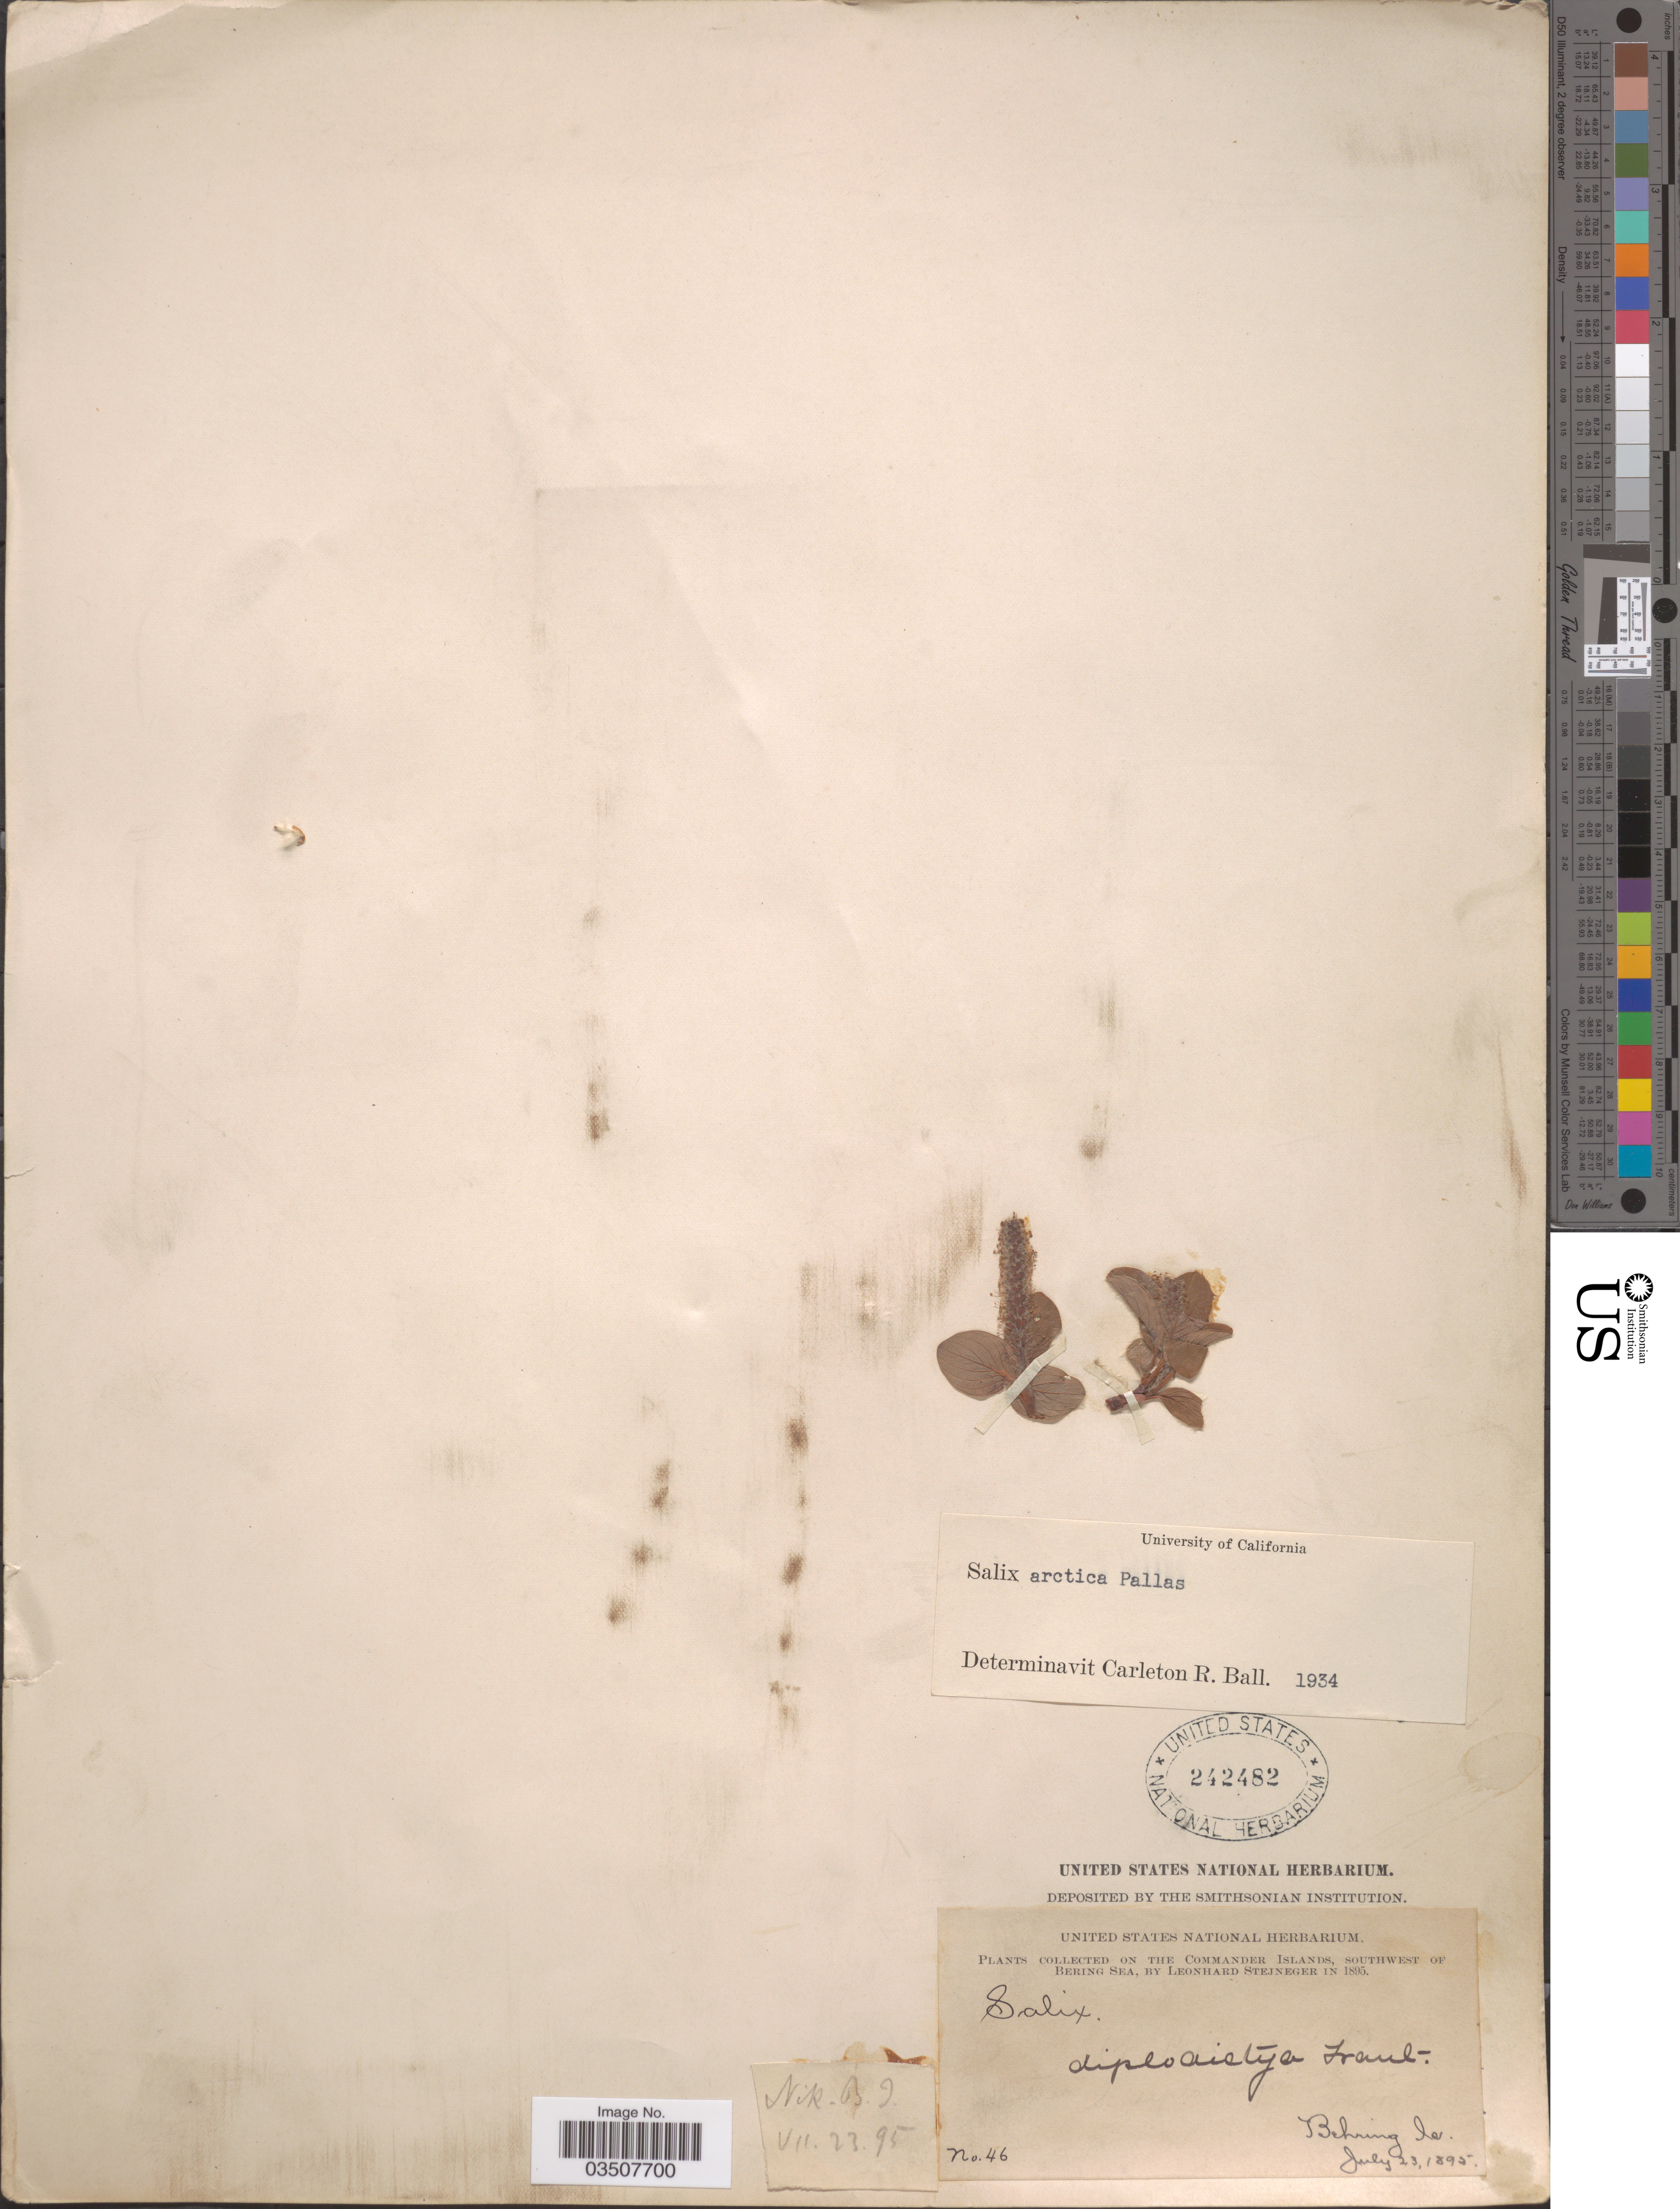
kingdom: Plantae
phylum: Tracheophyta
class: Magnoliopsida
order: Malpighiales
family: Salicaceae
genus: Salix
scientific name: Salix arctica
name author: Pall.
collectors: L. Stejneger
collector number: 46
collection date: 1895-07-23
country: Russian Federation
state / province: Kamchatka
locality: On the Commander Islands, southwest of Bering Sea. Behring Is. Nik. B.I.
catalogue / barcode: US 242482